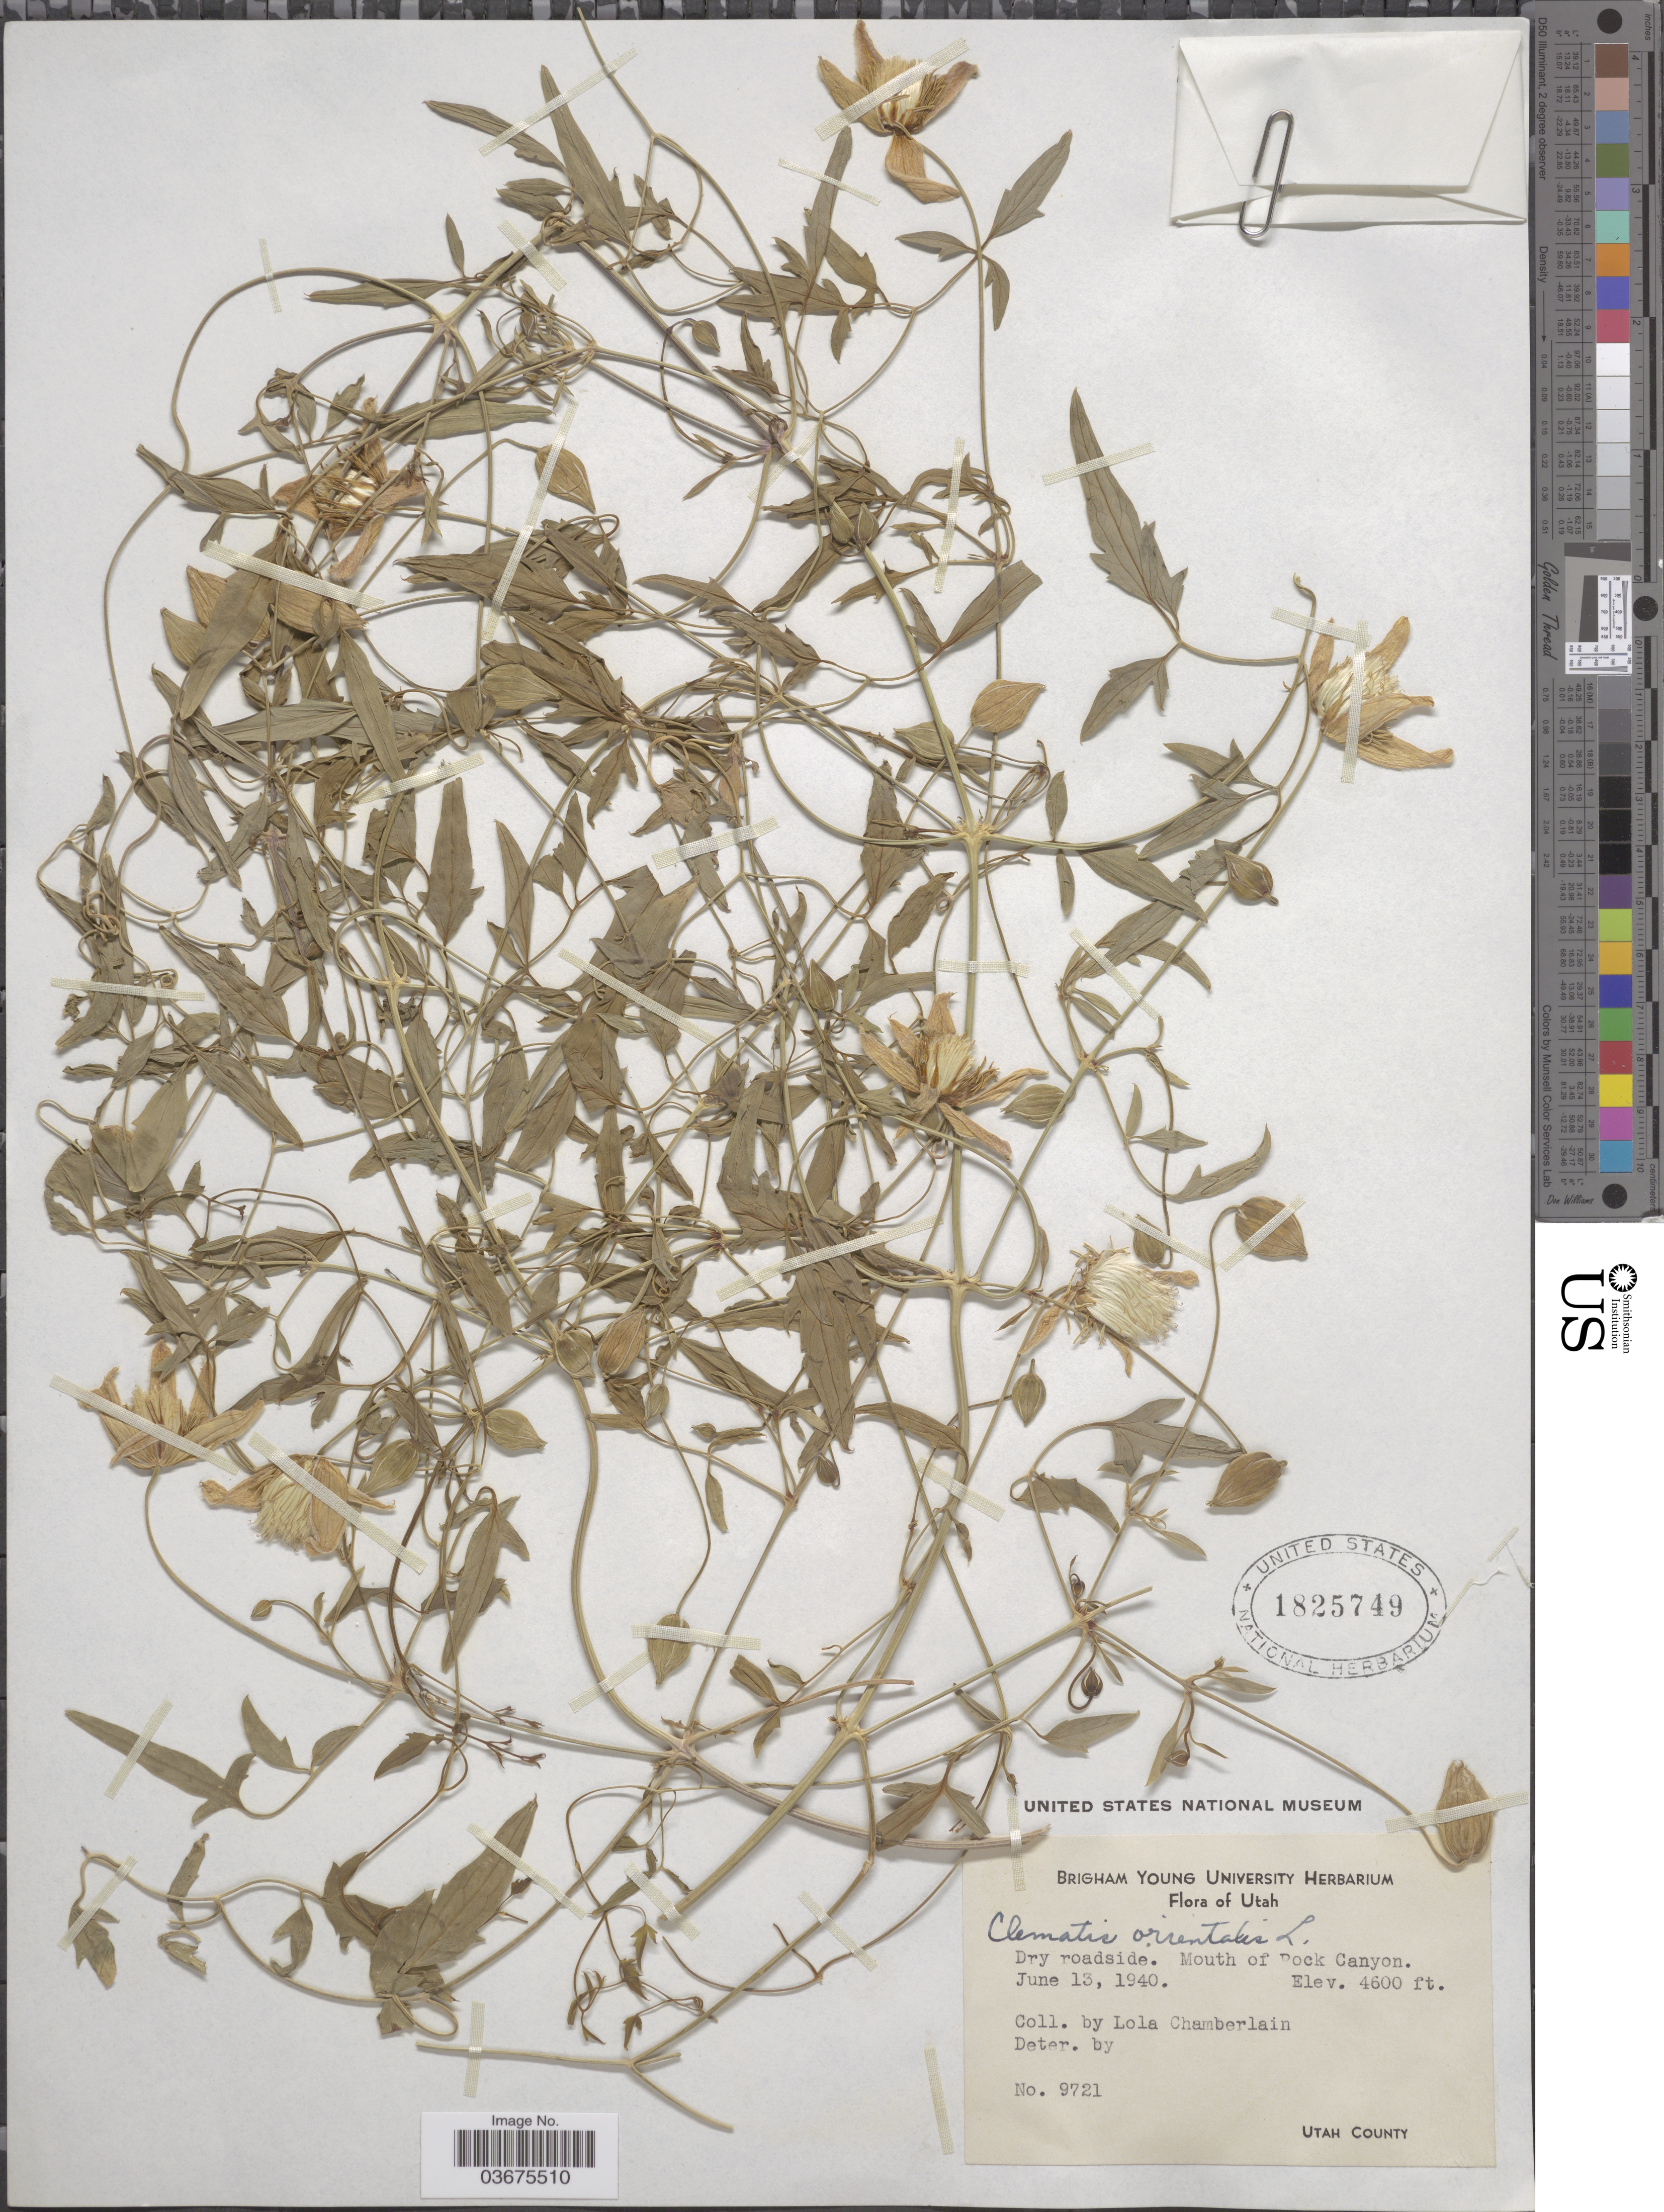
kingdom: Plantae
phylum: Tracheophyta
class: Magnoliopsida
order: Ranunculales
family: Ranunculaceae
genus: Clematis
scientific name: Clematis orientalis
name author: L.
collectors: L. Chamberlain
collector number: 9721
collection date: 1940-06-13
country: United States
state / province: Utah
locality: Mouth of Rock Canyon. Utah County.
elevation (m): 1402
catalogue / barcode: US 1825749